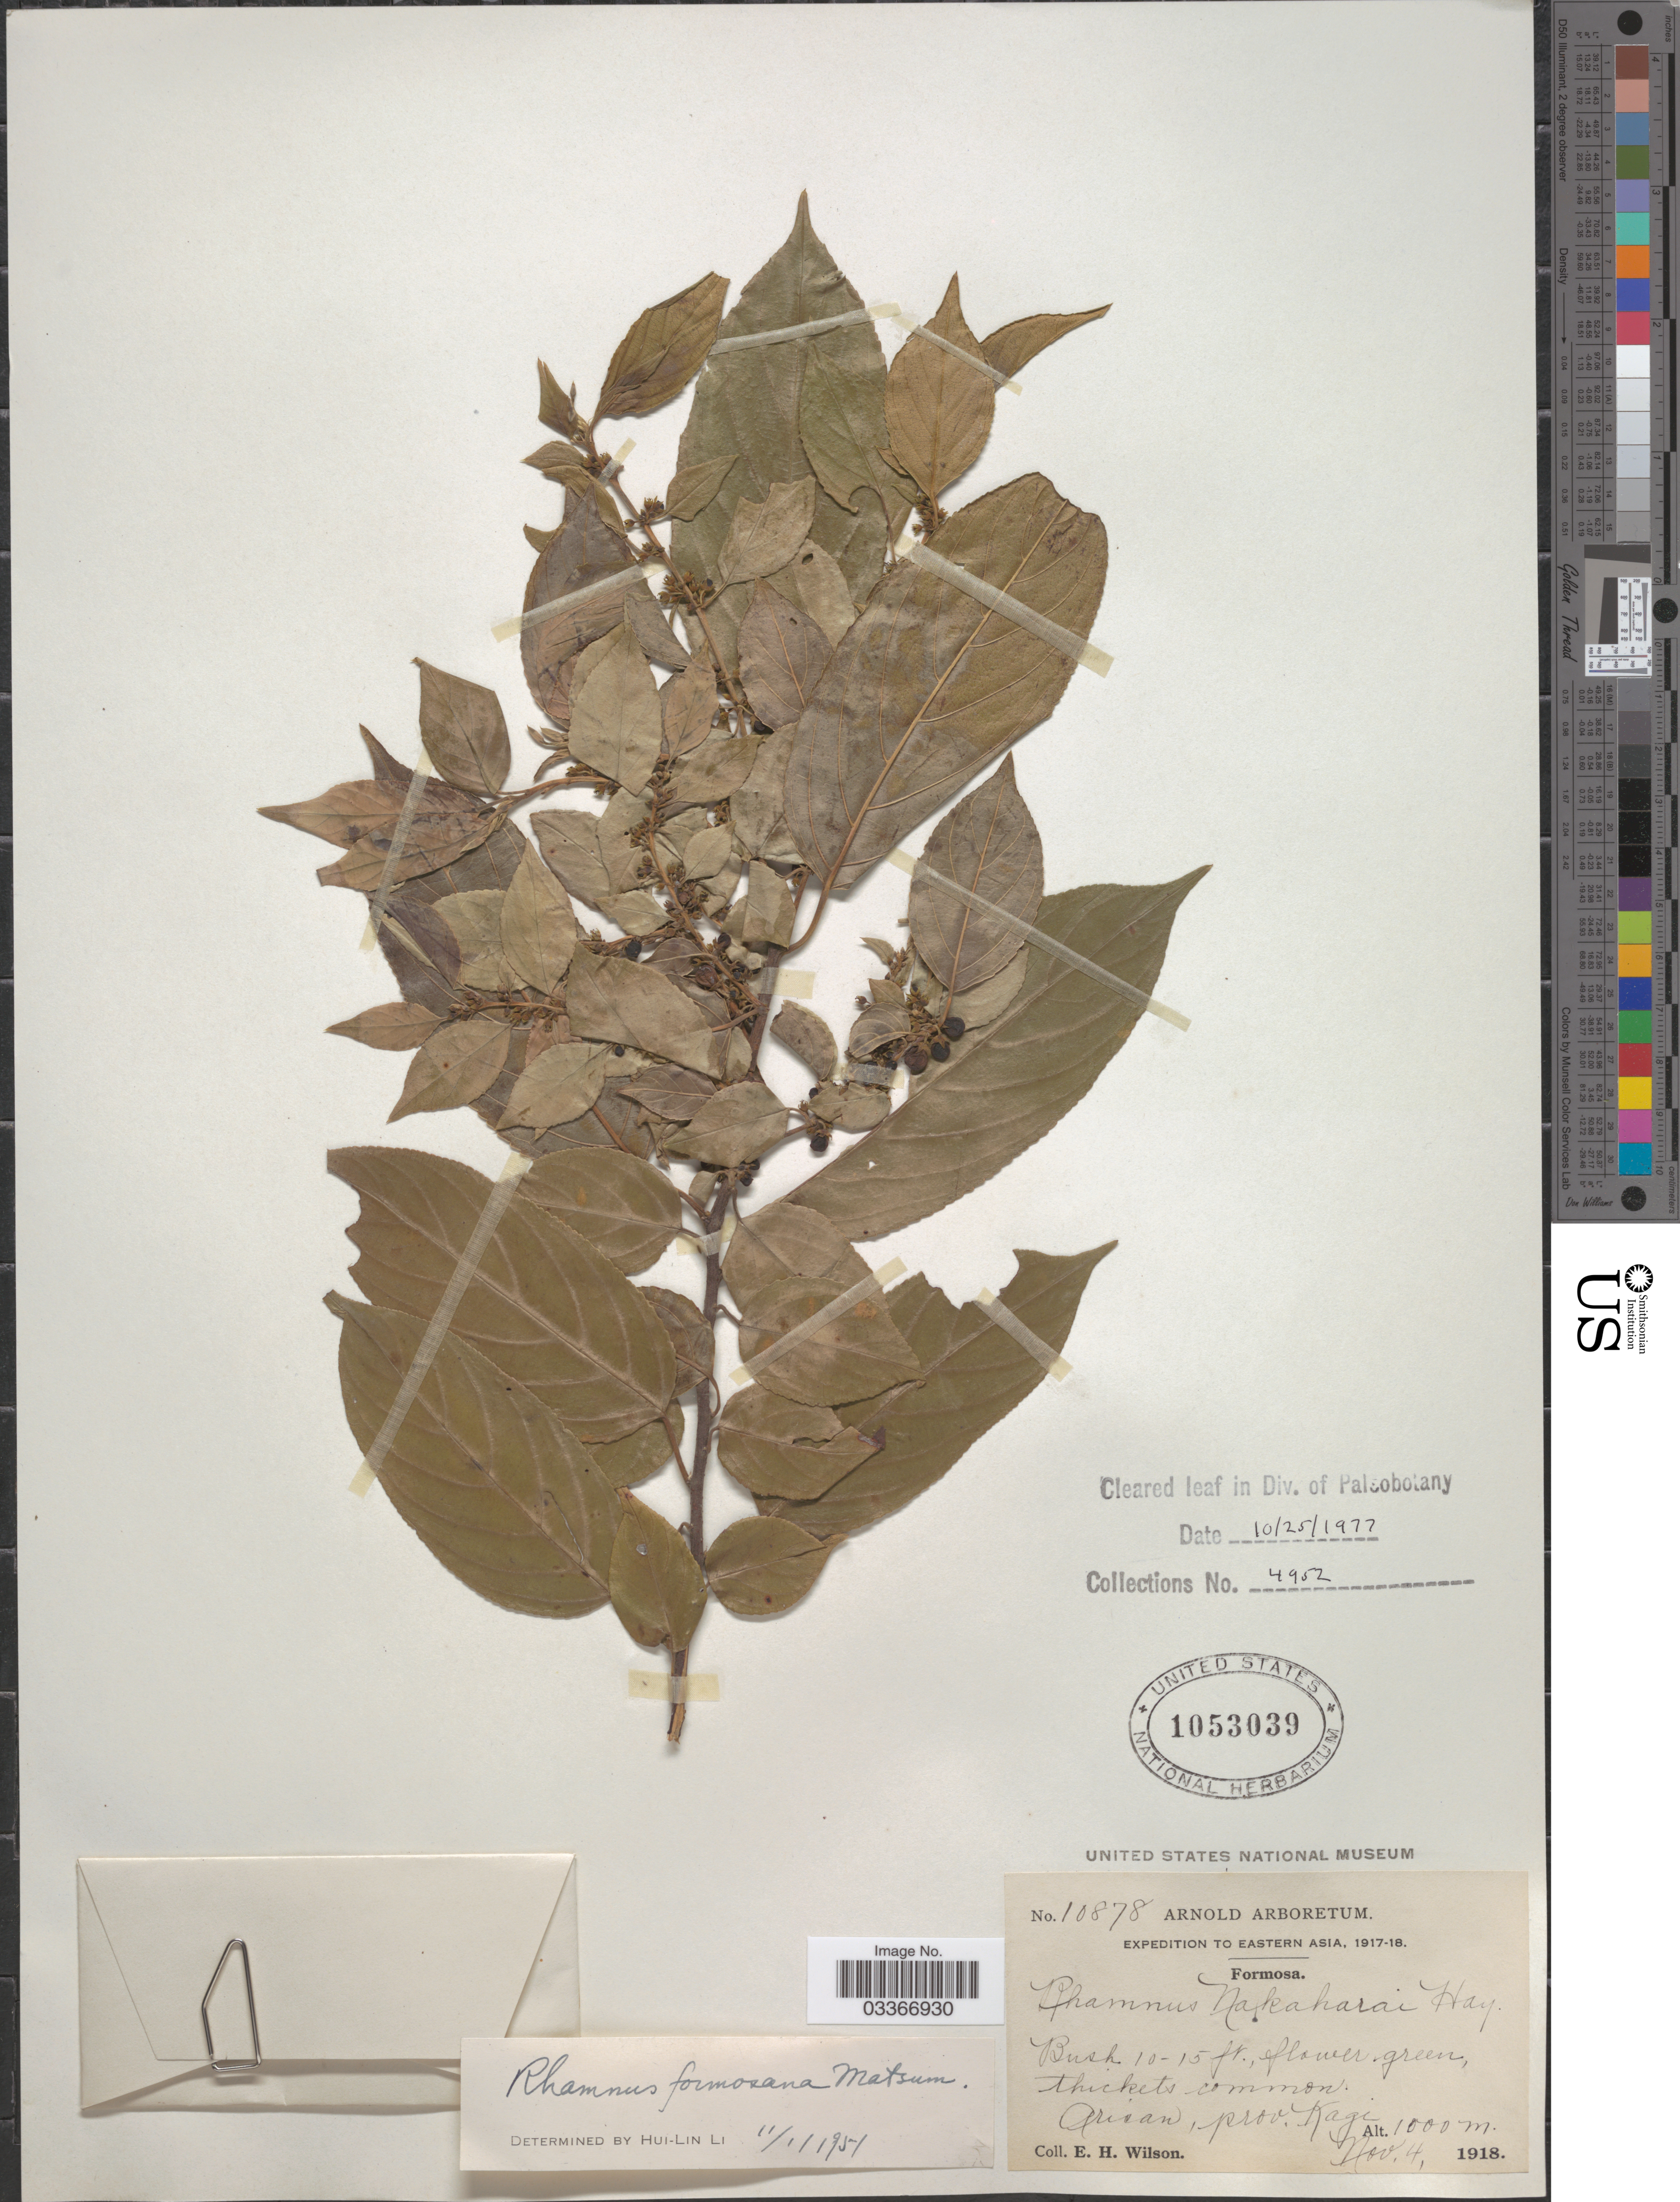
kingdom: Plantae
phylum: Tracheophyta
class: Magnoliopsida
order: Rosales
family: Rhamnaceae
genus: Rhamnus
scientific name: Rhamnus formosana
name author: Matsum.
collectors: E. Wilson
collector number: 10878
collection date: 1918-11-04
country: Taiwan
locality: Eastern Asia. Formosa. Arisan, prov. Kagi.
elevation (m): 1000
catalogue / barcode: US 1053039